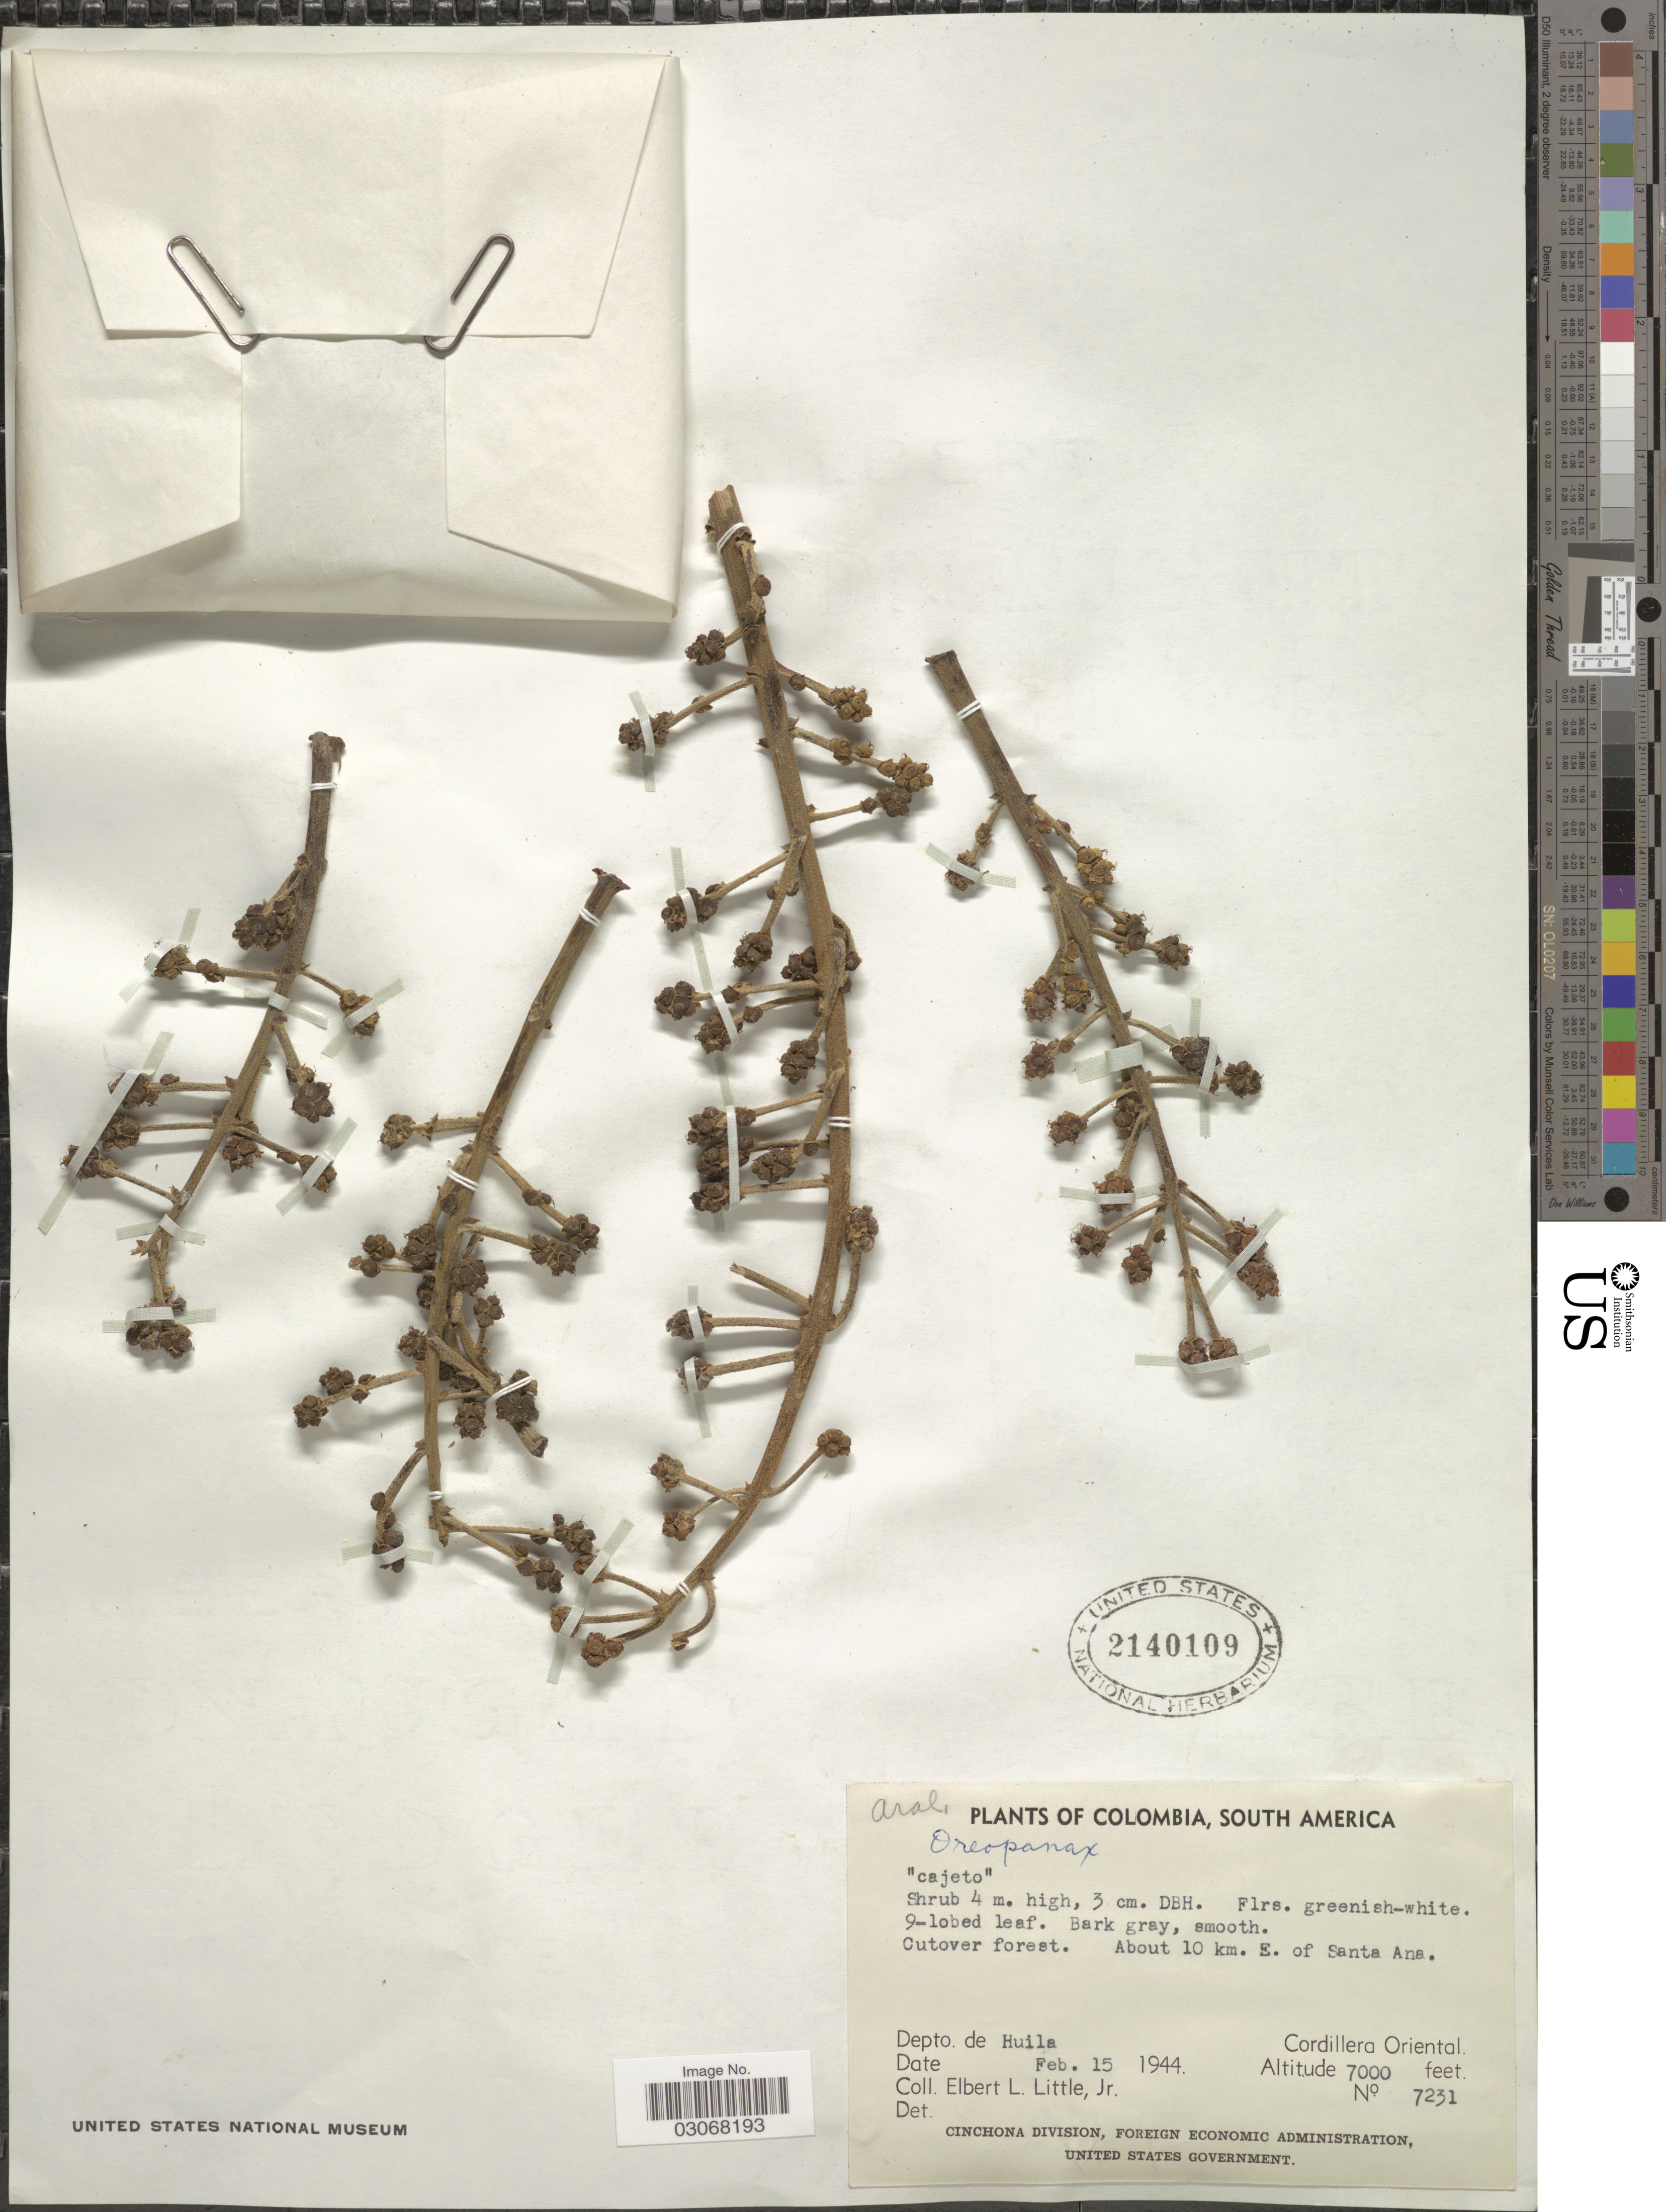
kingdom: Plantae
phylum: Tracheophyta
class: Magnoliopsida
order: Apiales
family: Araliaceae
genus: Oreopanax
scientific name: Oreopanax sp.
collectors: E. L. Little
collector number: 7231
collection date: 1944-02-15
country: Colombia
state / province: Huila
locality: About 10 km. E. of Santa Ana. Depto. de Huila. Cordillera Oriental.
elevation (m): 2134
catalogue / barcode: US 2140109